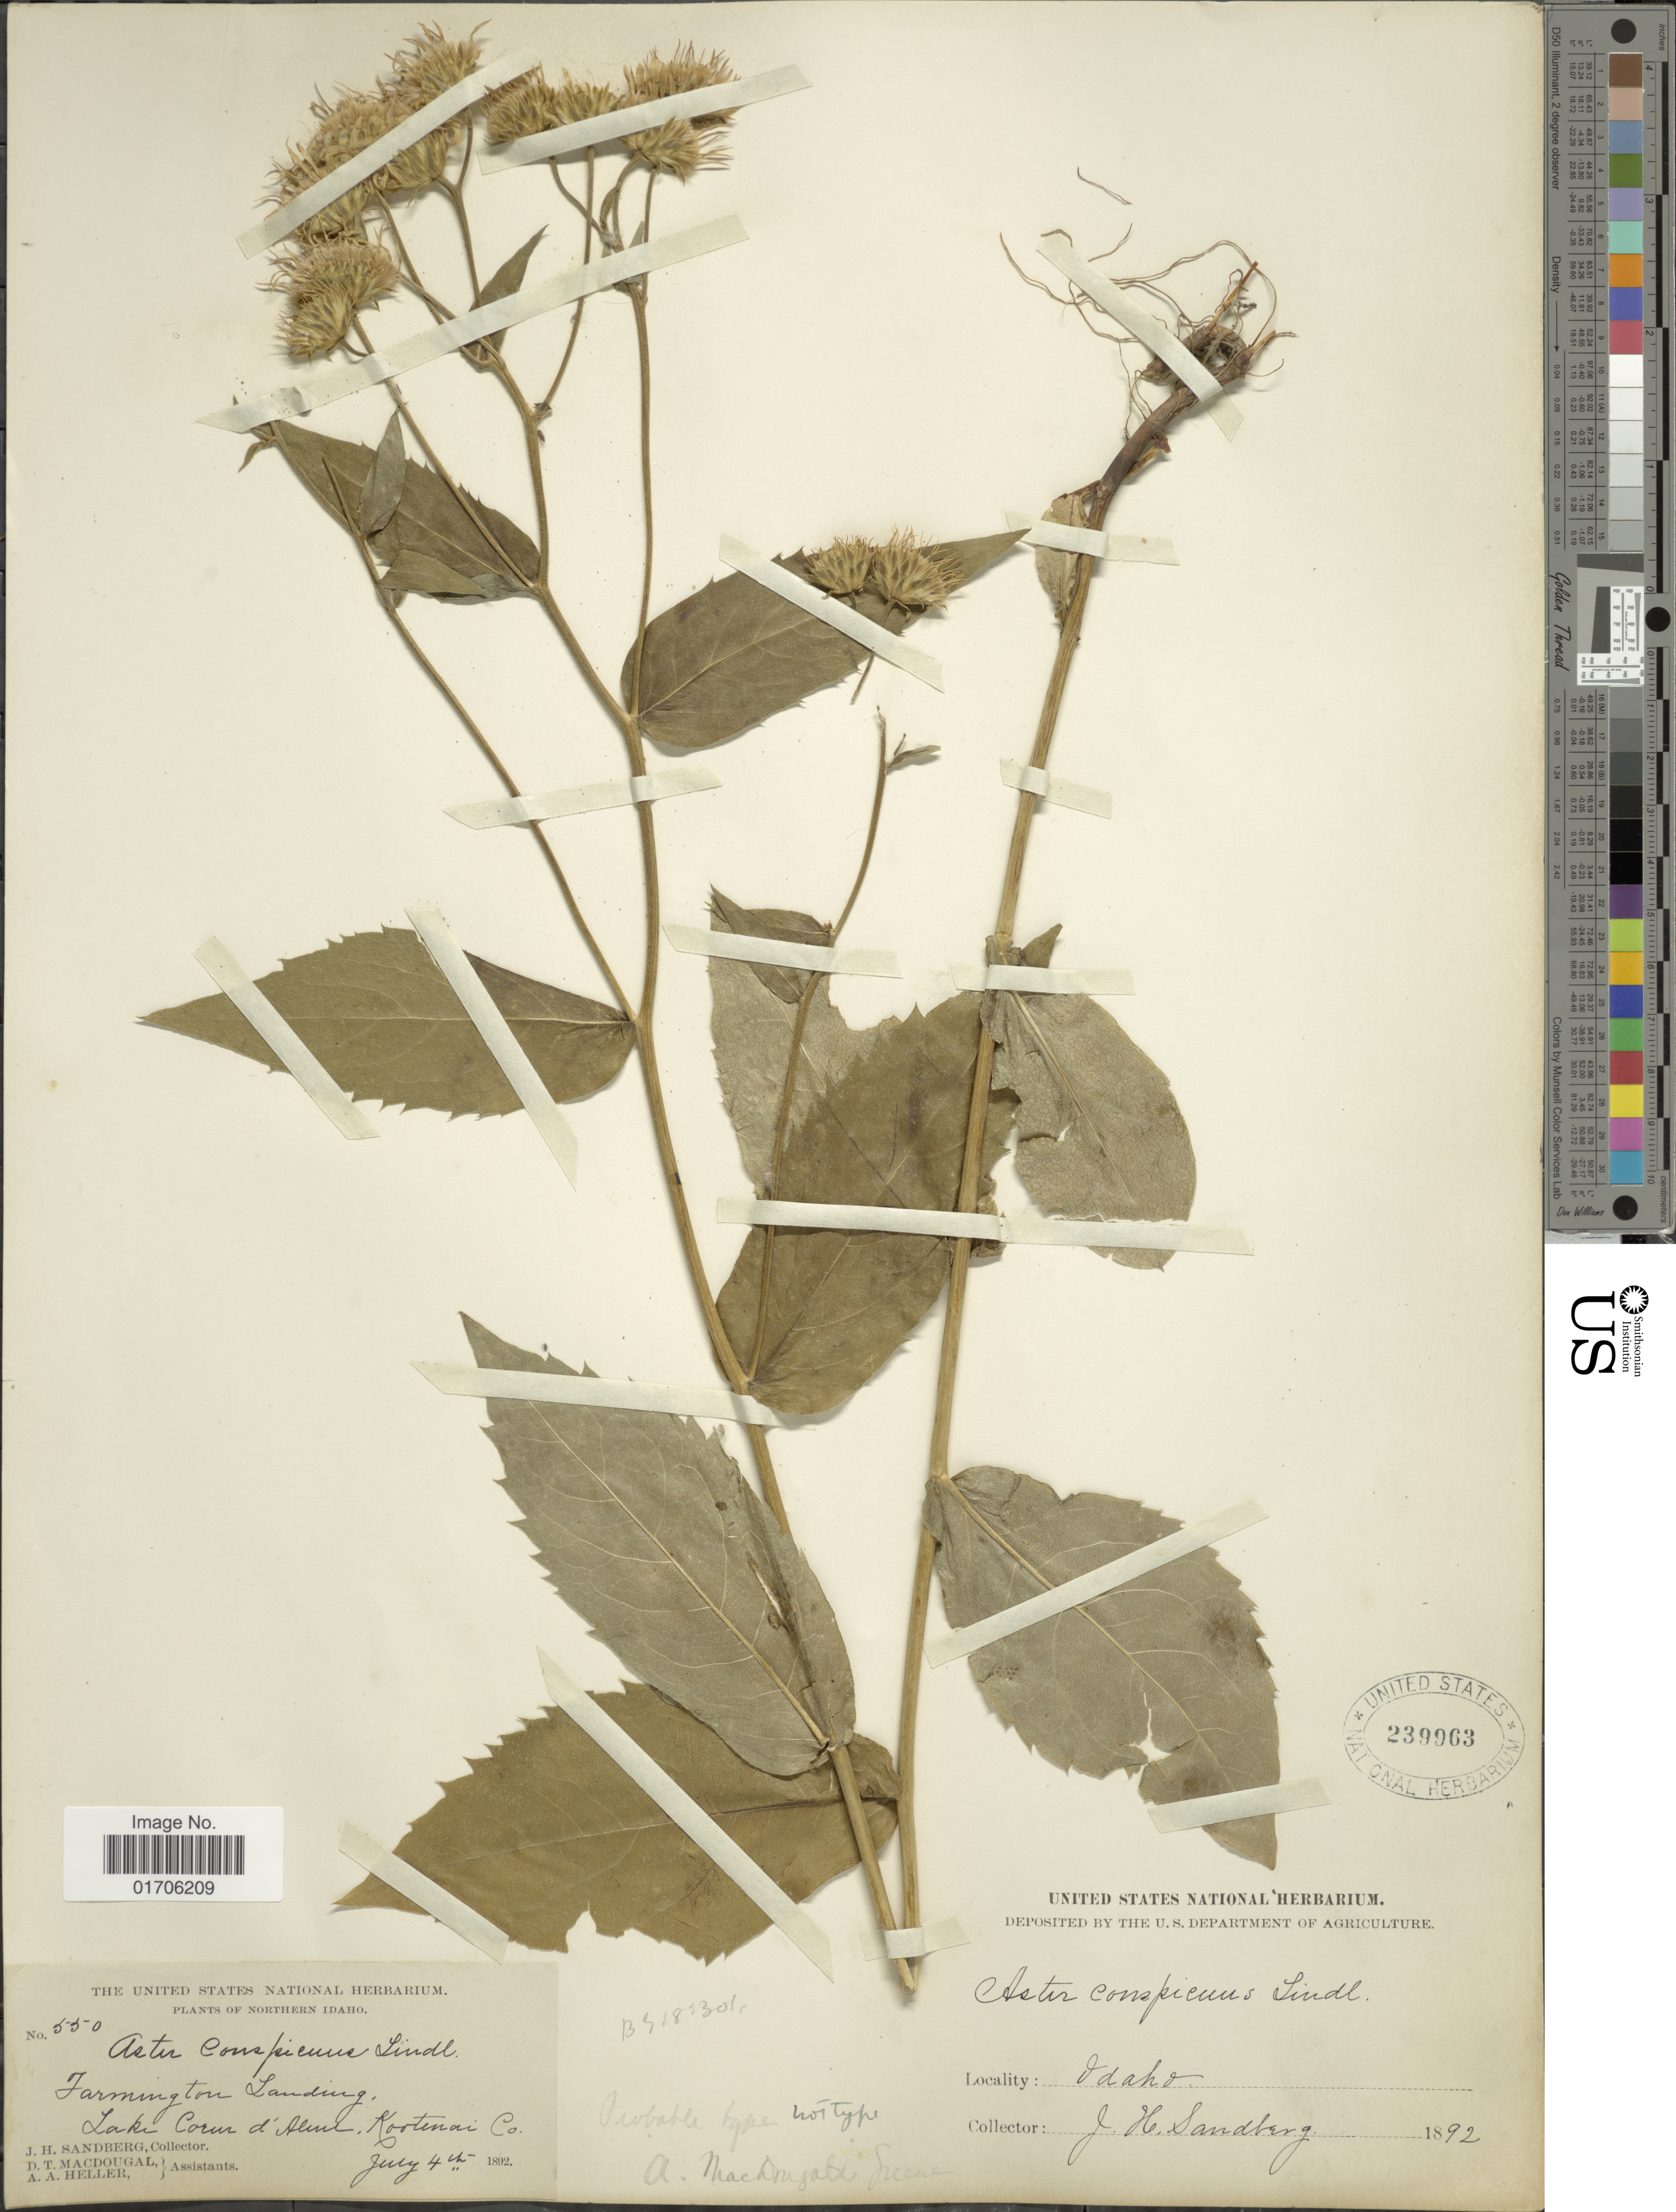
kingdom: Plantae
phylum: Tracheophyta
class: Magnoliopsida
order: Asterales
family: Asteraceae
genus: Eurybia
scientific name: Eurybia conspicua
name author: (Lindl.) G.L. Nesom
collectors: J. H. Sandberg, D. T. MacDougal & A. A. Heller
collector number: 550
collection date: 1892-07-04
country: United States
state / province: Idaho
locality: Northern Idaho. Farmington Landing. Lake Coeur d'Alene, Kortenai Co.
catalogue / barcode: US 239963